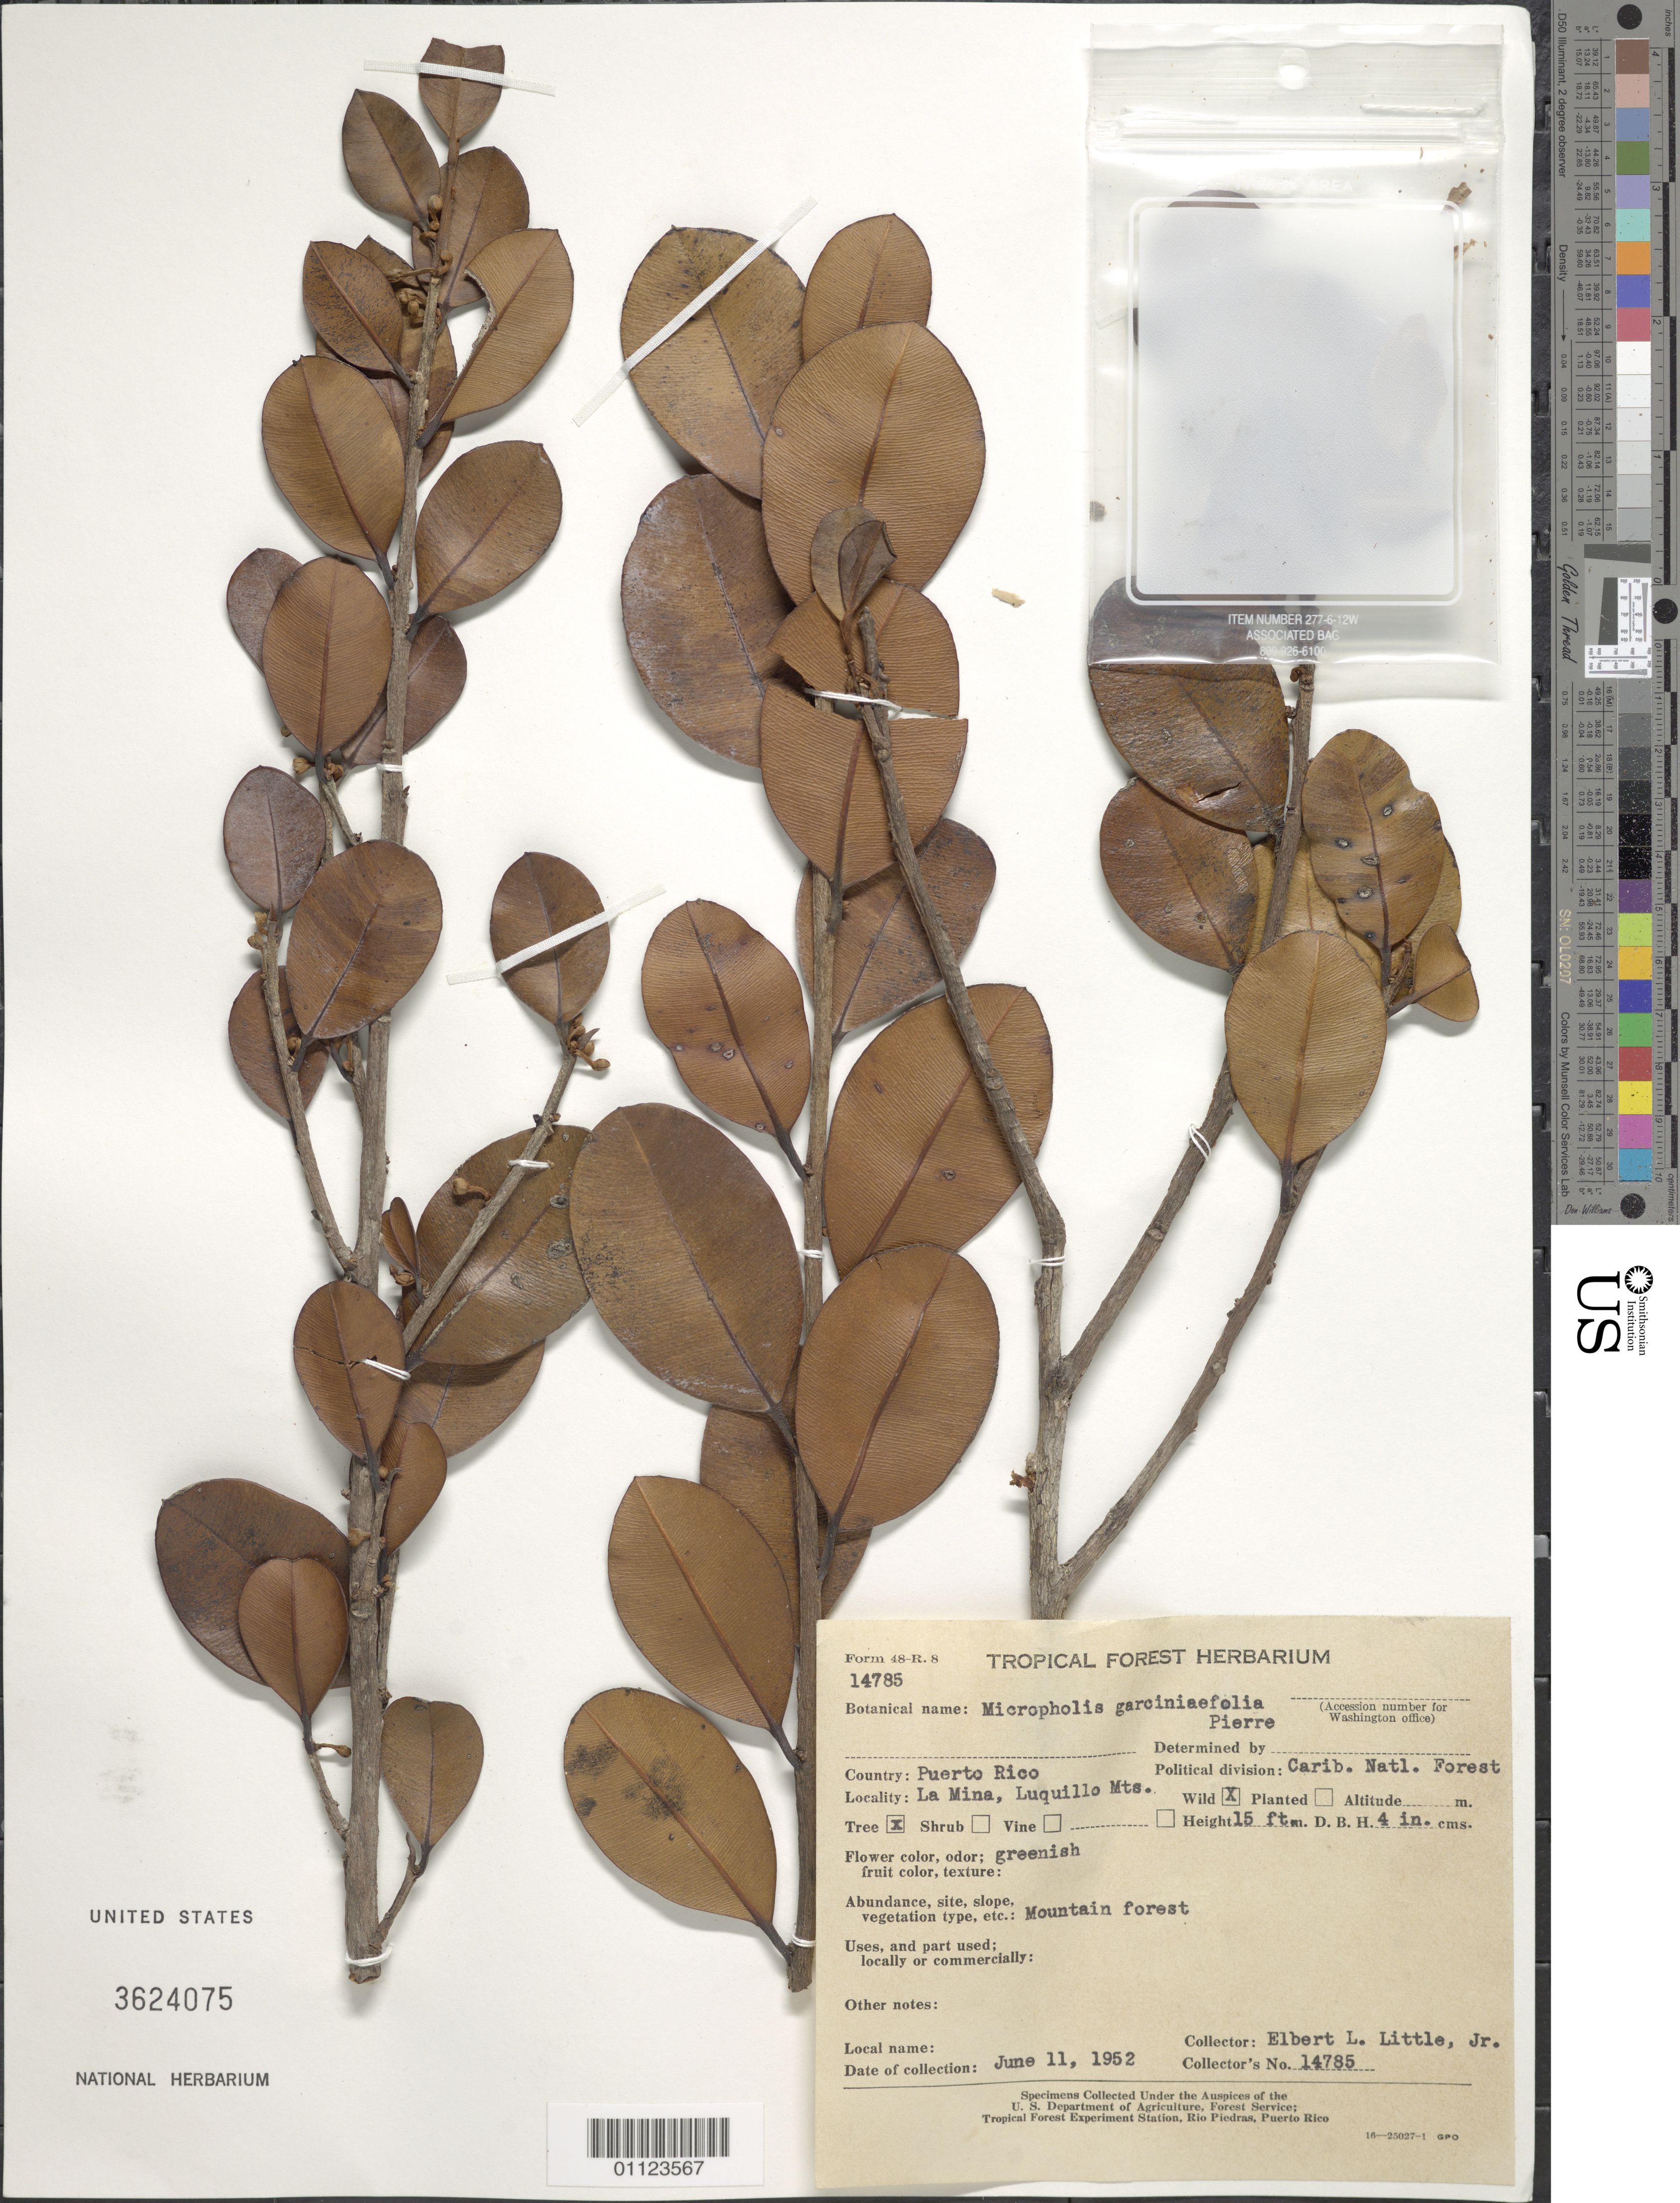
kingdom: Plantae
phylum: Tracheophyta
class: Magnoliopsida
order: Ericales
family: Sapotaceae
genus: Micropholis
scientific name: Micropholis garciniifolia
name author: Pierre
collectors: E. L. Little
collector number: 14785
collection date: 1952-06-11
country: Puerto Rico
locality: Caribbean Nat'l. Forest, Luquillo Mts., La Mina.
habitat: Mountain forest.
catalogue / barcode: US 3624075